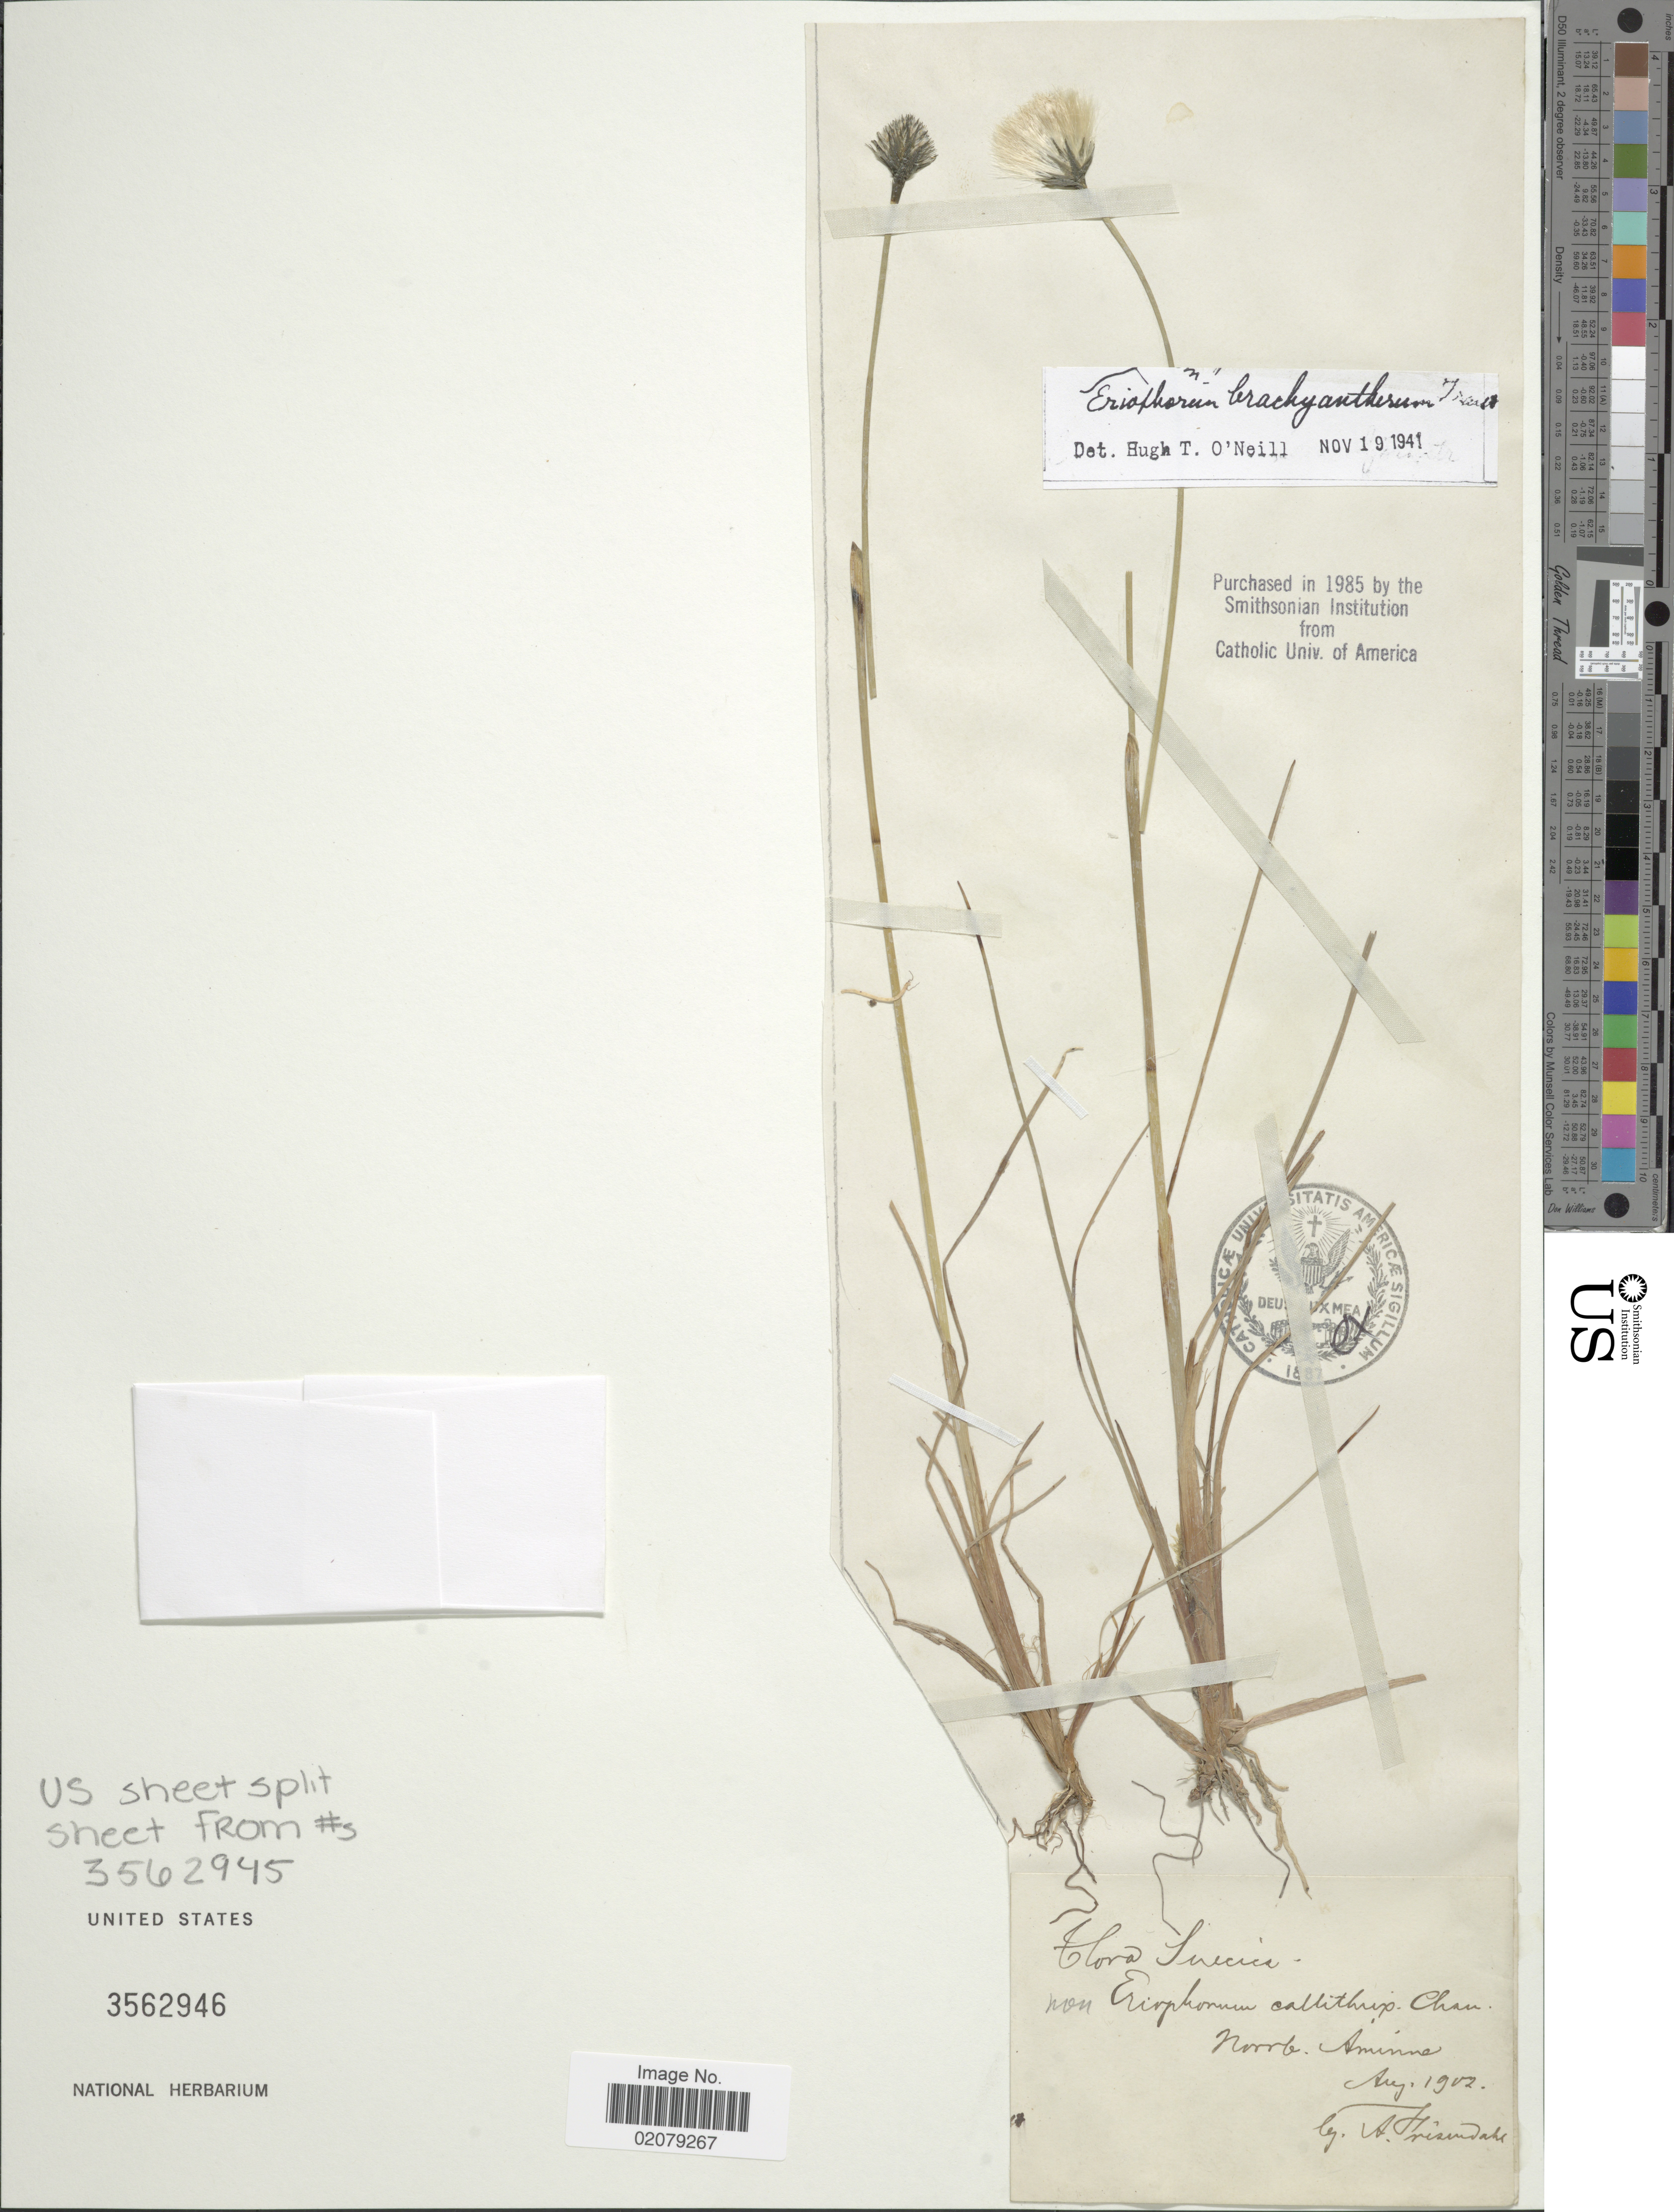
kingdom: Plantae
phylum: Tracheophyta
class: Liliopsida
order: Poales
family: Cyperaceae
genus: Eriophorum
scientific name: Eriophorum brachyantherum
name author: Trautv. & C.A. Mey.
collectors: A. Frisendahl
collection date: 1902-08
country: Sweden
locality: Norrb. Aminne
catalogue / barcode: US 3562946